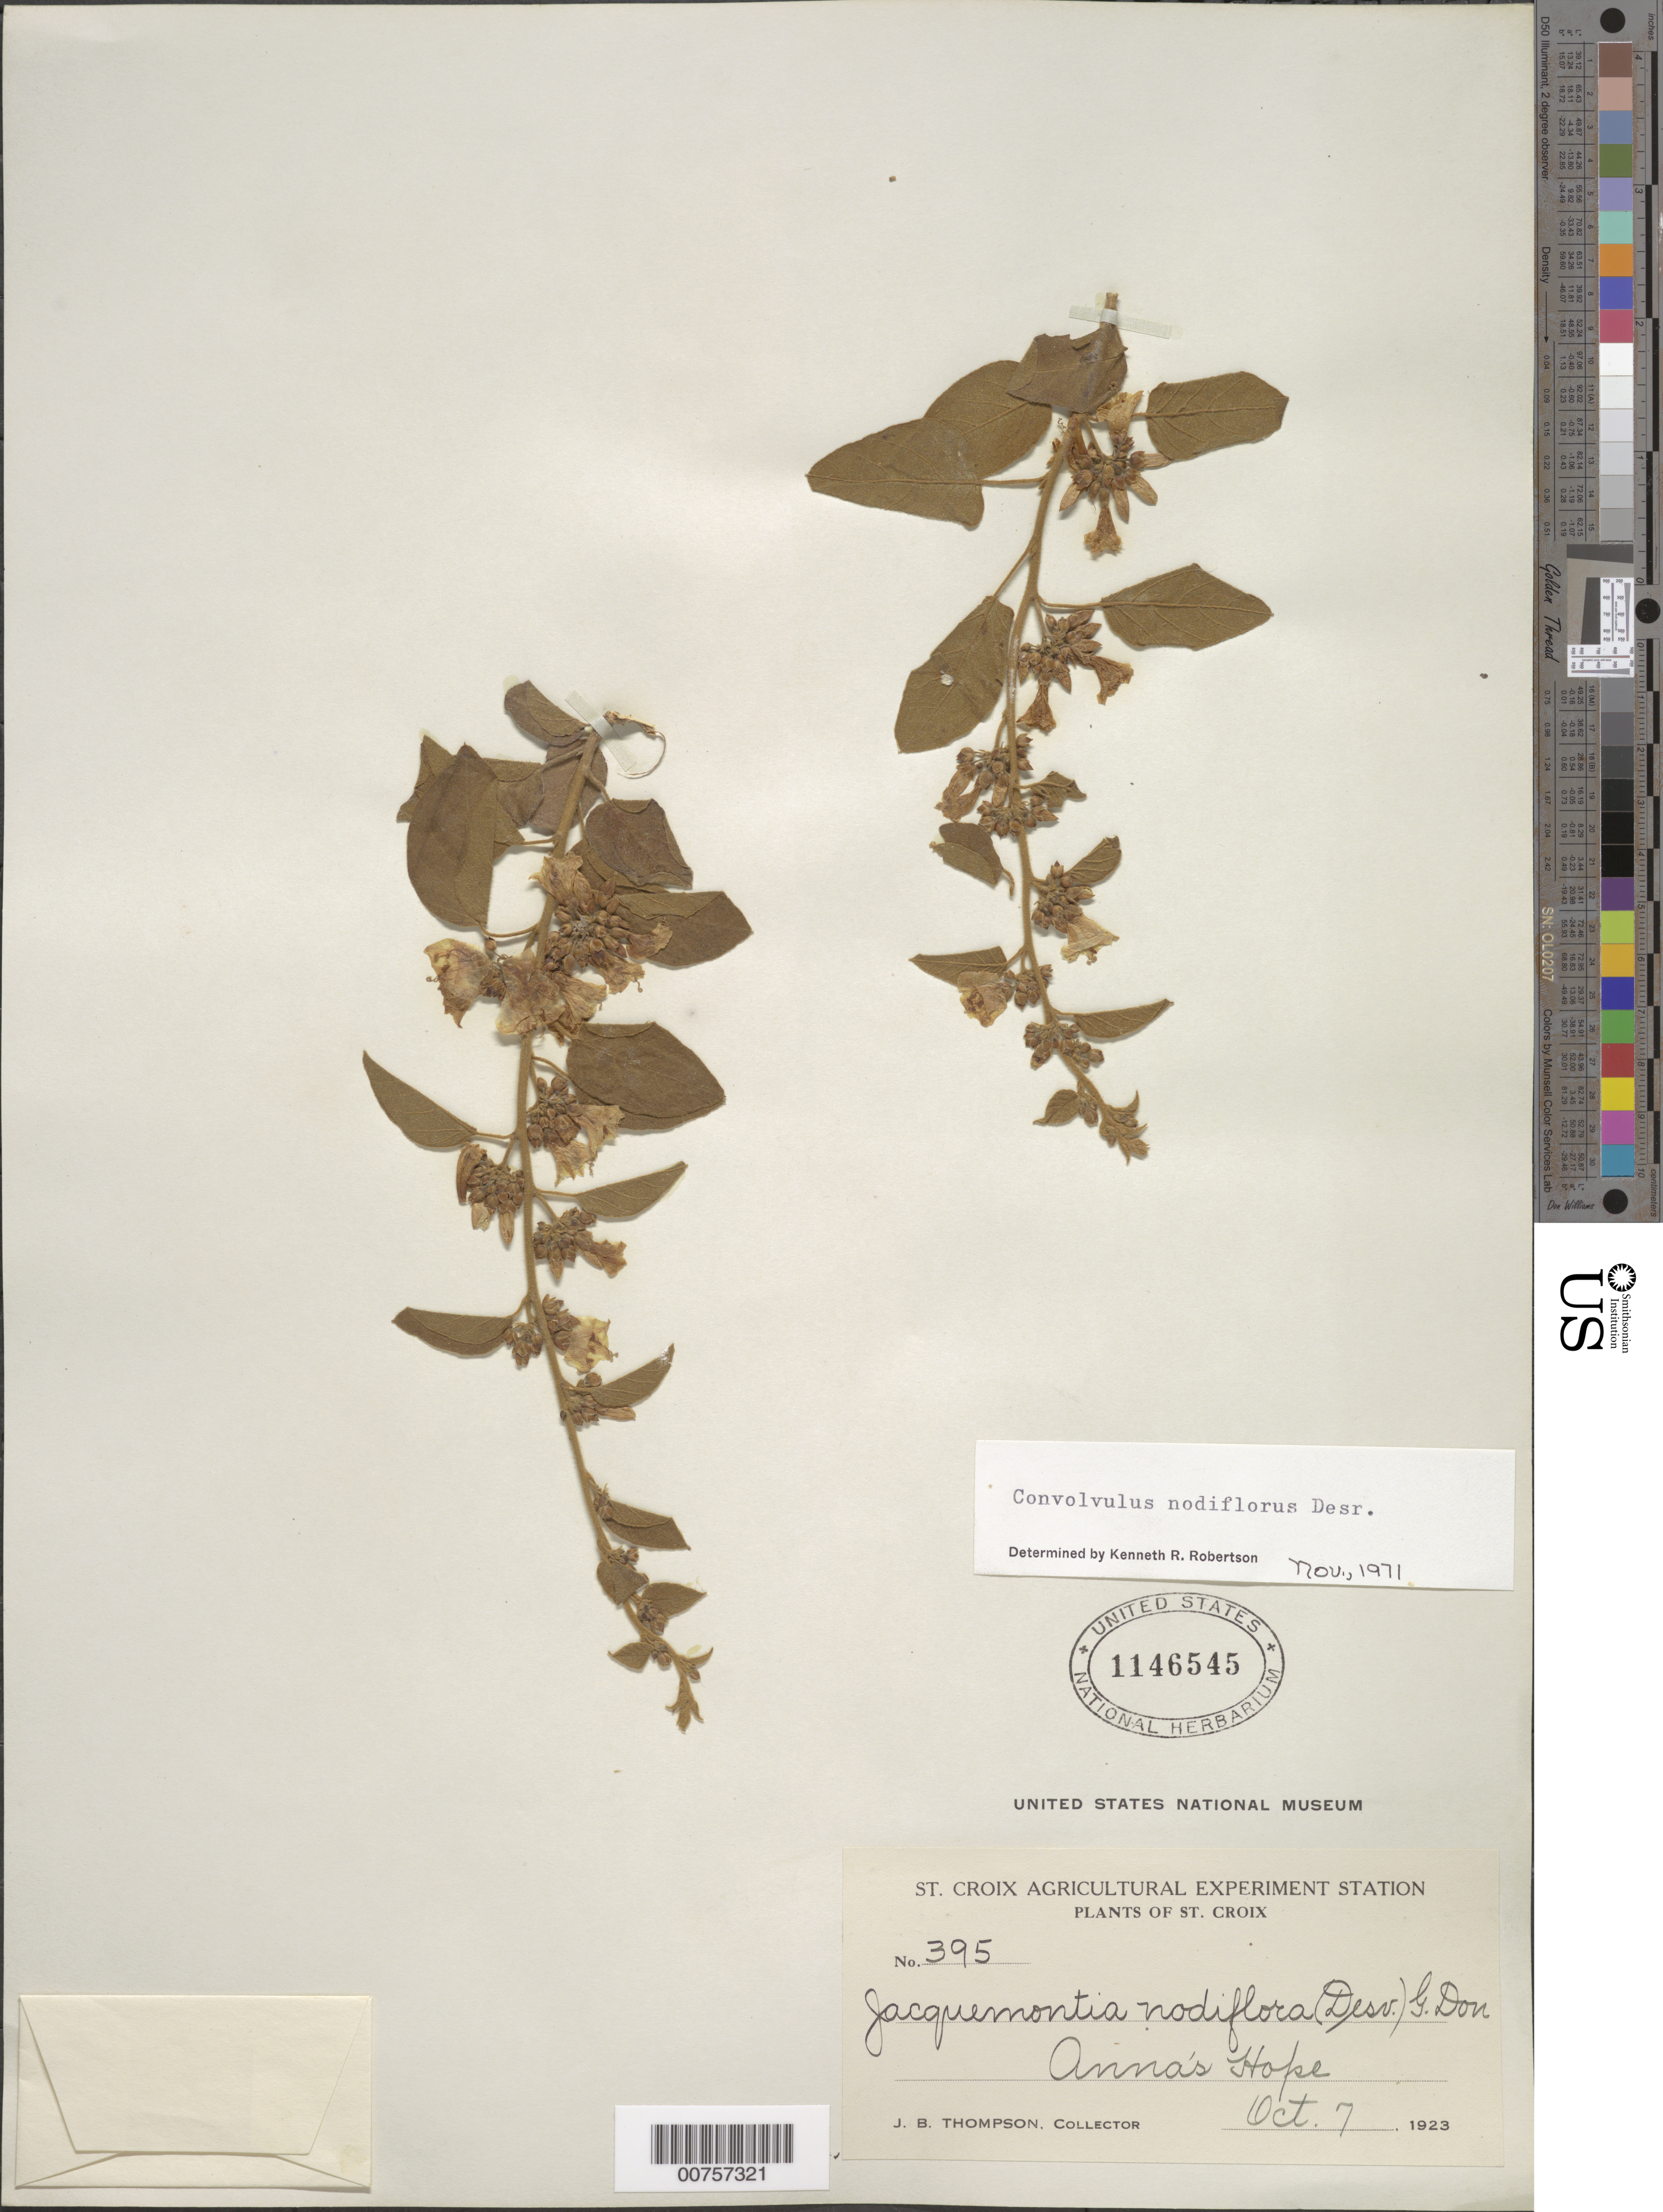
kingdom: Plantae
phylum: Tracheophyta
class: Magnoliopsida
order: Solanales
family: Convolvulaceae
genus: Convolvulus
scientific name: Convolvulus nodiflorus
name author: Desr.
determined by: Robertson, K. R.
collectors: J. B. Thompson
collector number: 395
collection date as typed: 07 Oct 1923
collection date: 1923-10-07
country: U.S. Virgin Islands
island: St. Croix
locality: Anna's Hope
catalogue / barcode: US 1146545